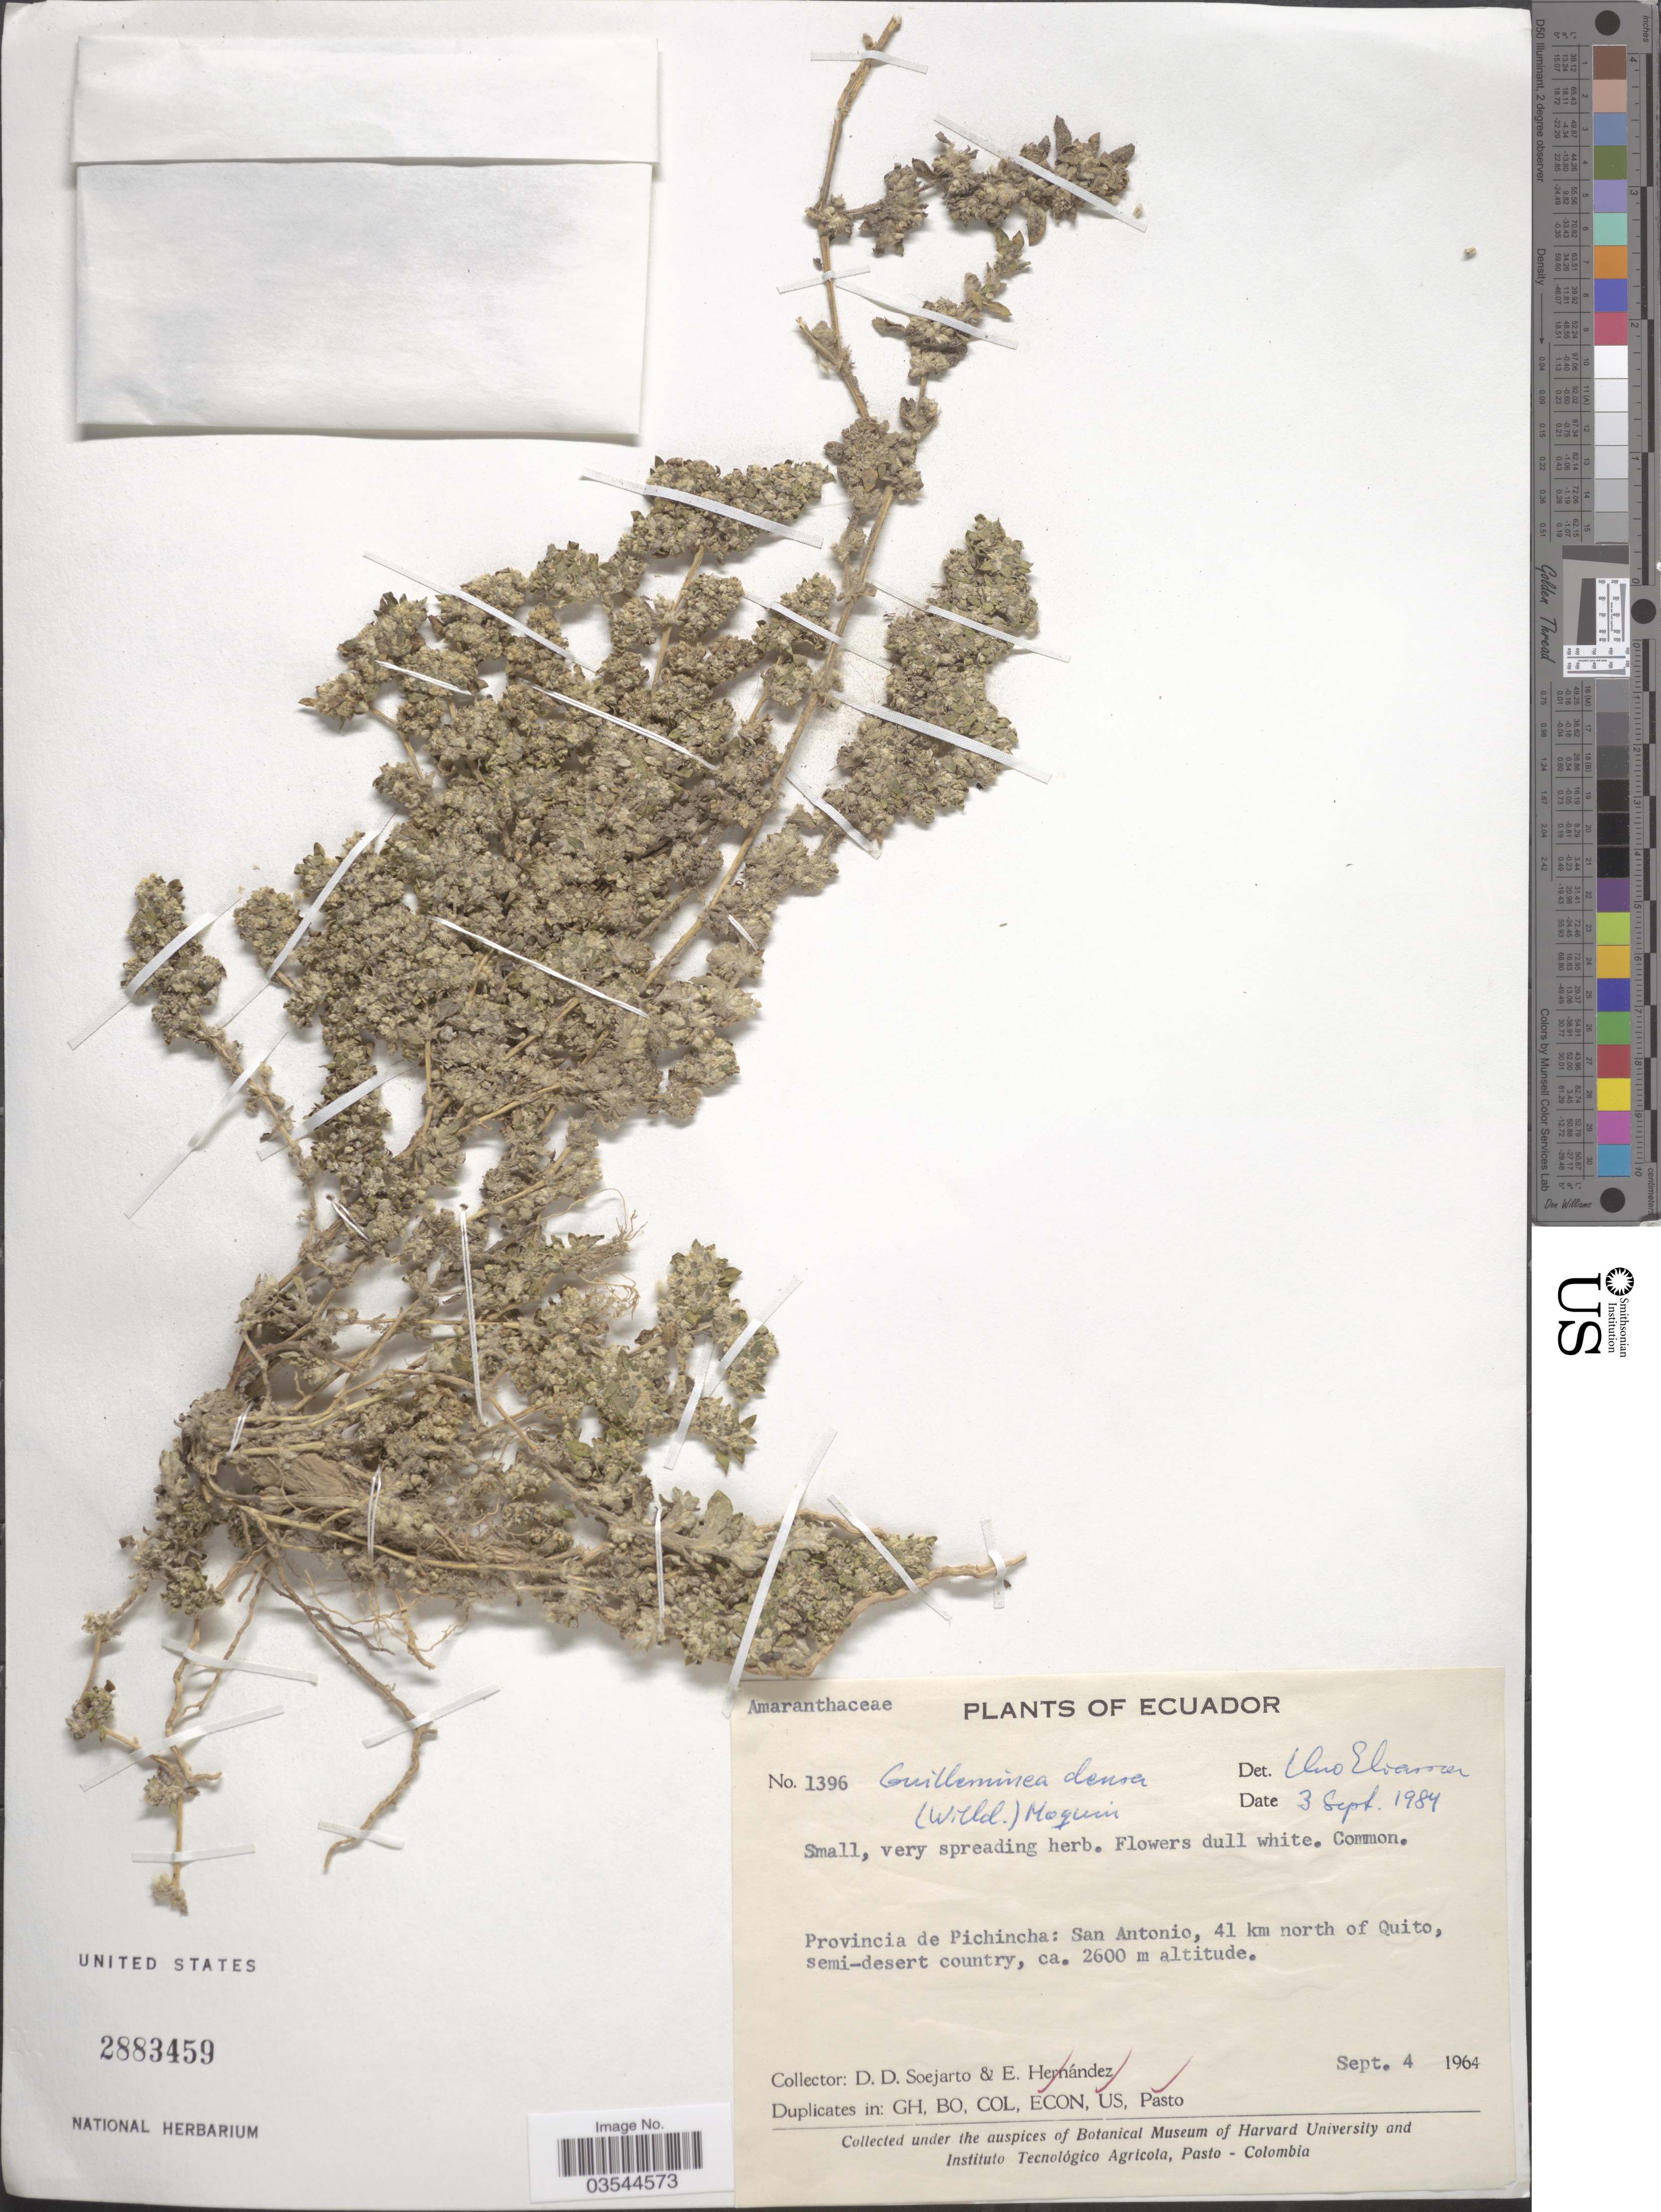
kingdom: Plantae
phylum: Tracheophyta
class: Magnoliopsida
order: Caryophyllales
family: Amaranthaceae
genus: Guilleminea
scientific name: Guilleminea densa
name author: (Humb. & Bonpl. ex Schult.) Moq.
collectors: E. Hernández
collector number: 1396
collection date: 1964-09-04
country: Ecuador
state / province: Pichincha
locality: San Antonio, 41 km north of Quito.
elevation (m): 2600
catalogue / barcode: US 2883459